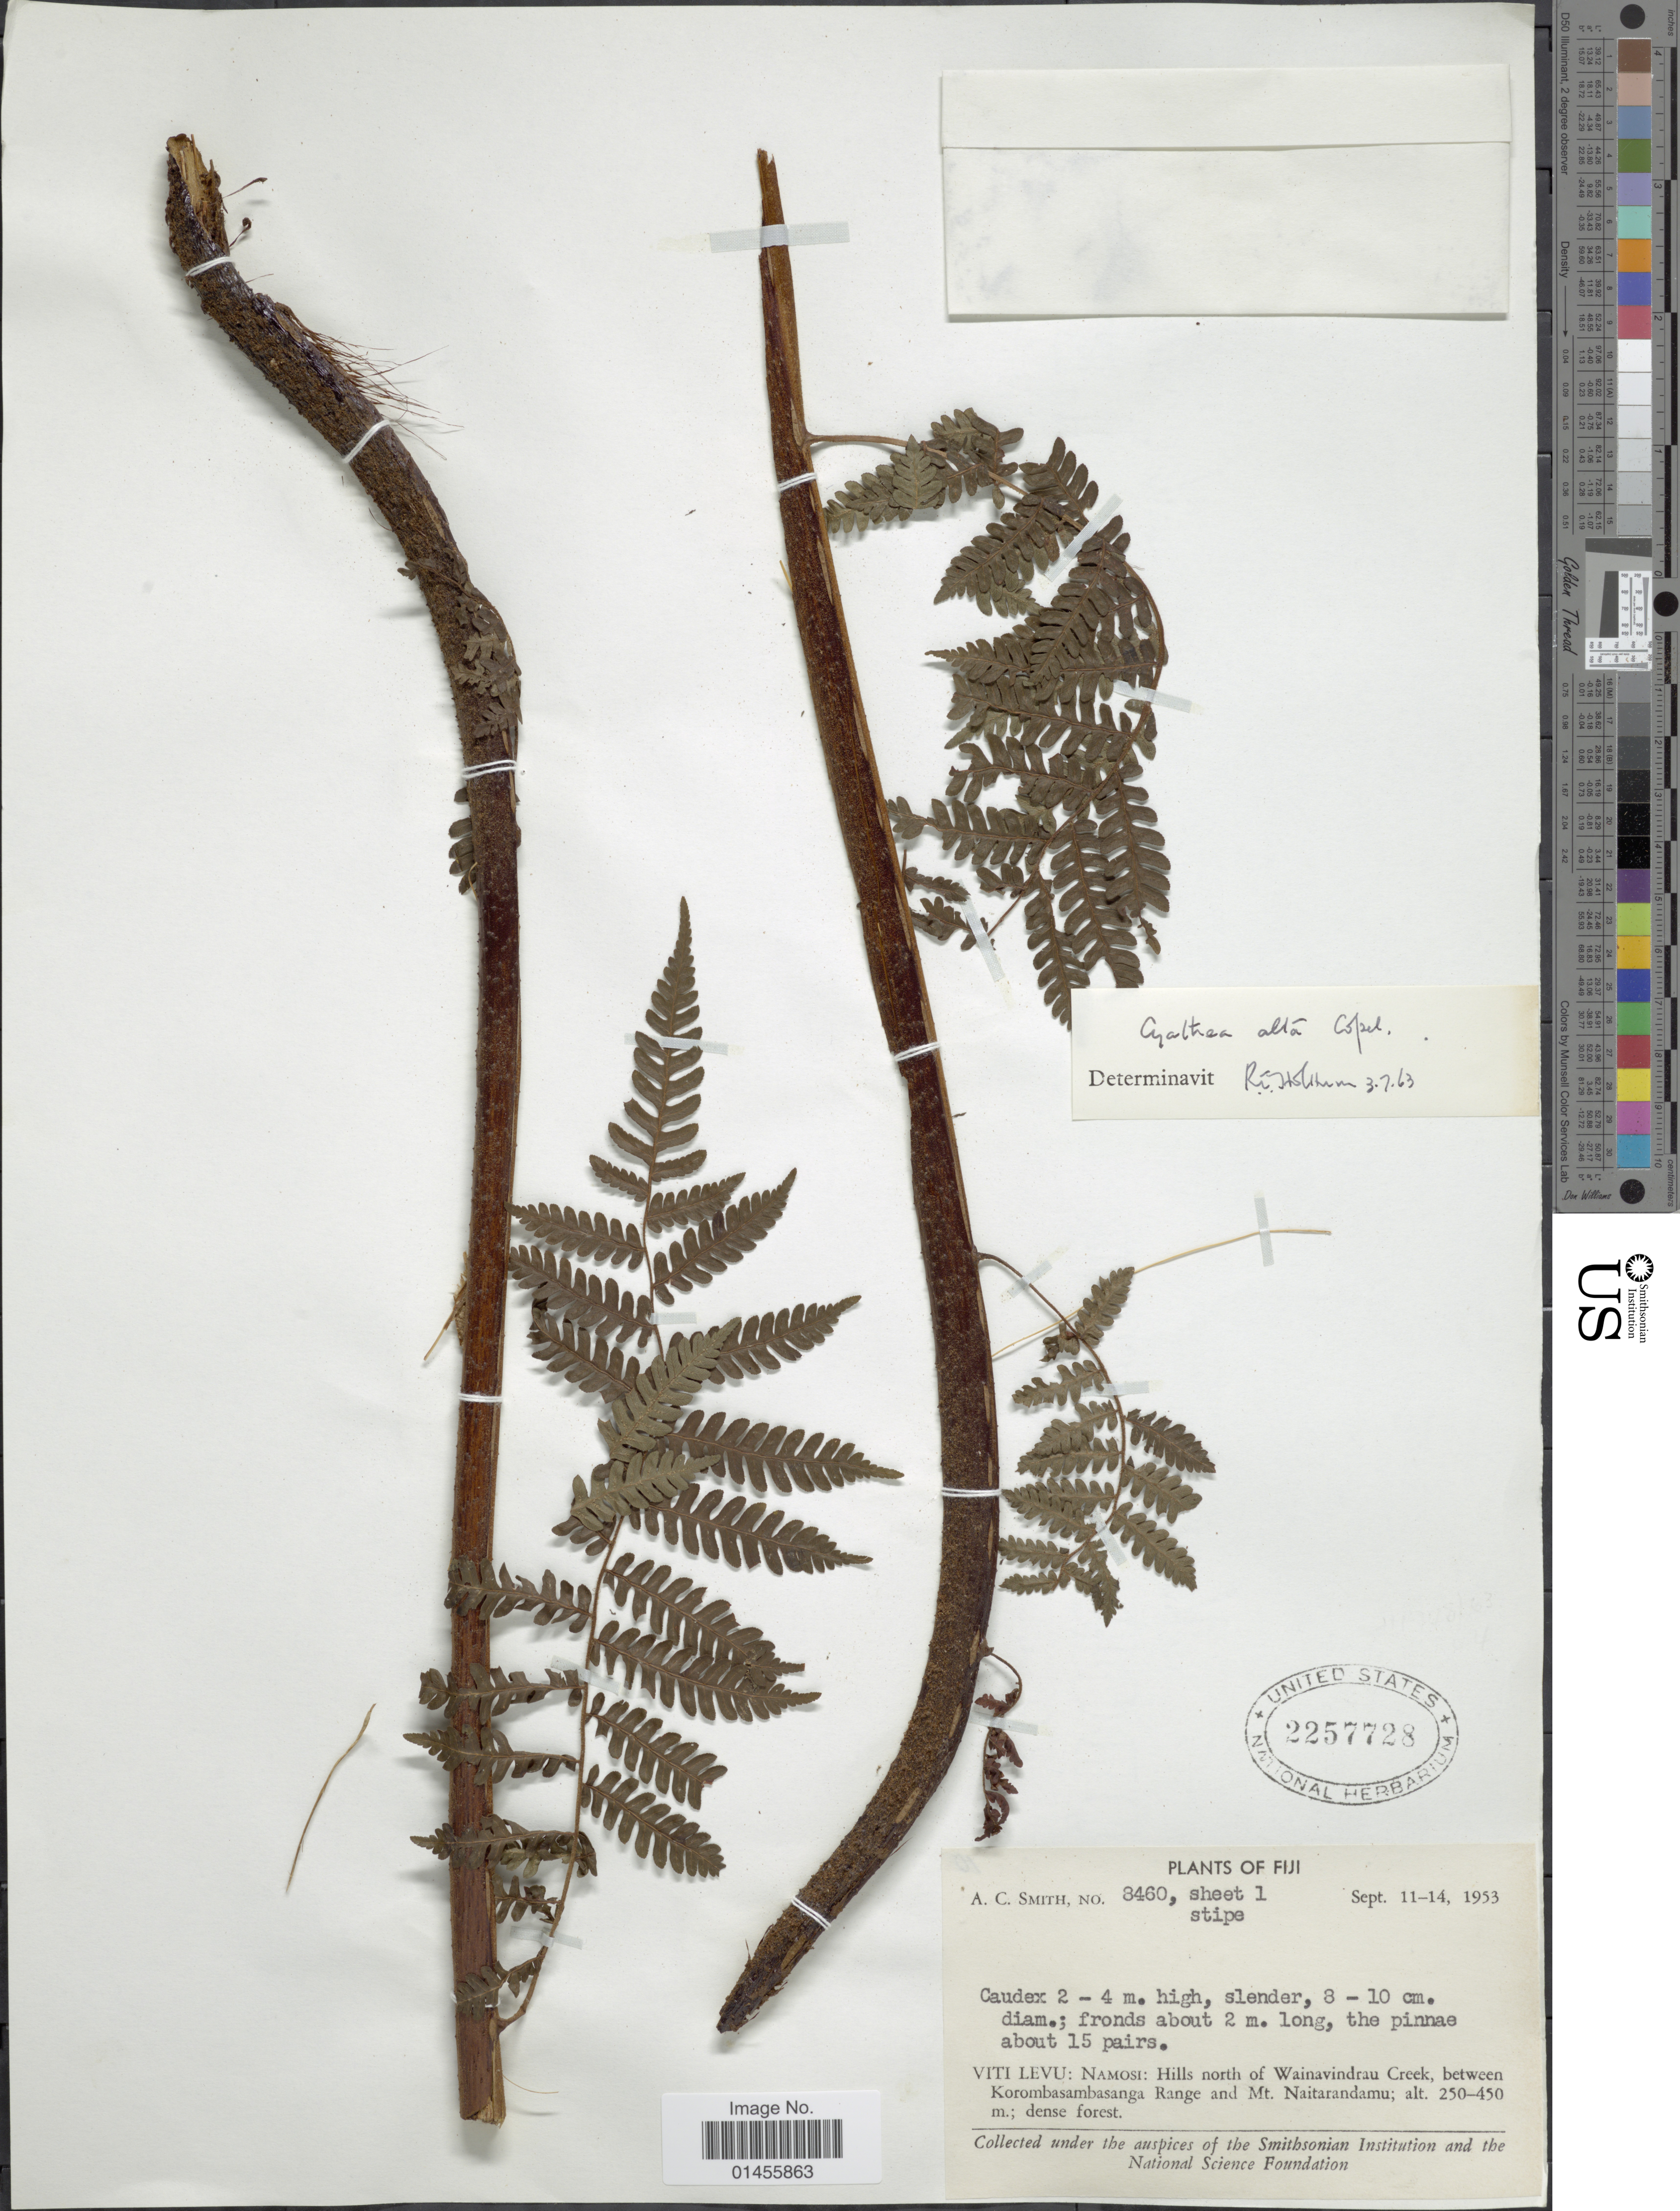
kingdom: Plantae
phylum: Tracheophyta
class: Polypodiopsida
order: Cyatheales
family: Cyatheaceae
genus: Alsophila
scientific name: Alsophila alta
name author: (Copel.) R.M. Tryon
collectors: A. C. Smith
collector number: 8460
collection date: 1953-09-11/1953-09-14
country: Fiji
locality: Viti Levu: Namosi: Hills north of Wainavindrau Creek, between Korombasambasanga Range and Mt. Naitarandamu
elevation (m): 250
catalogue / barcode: US 2257728